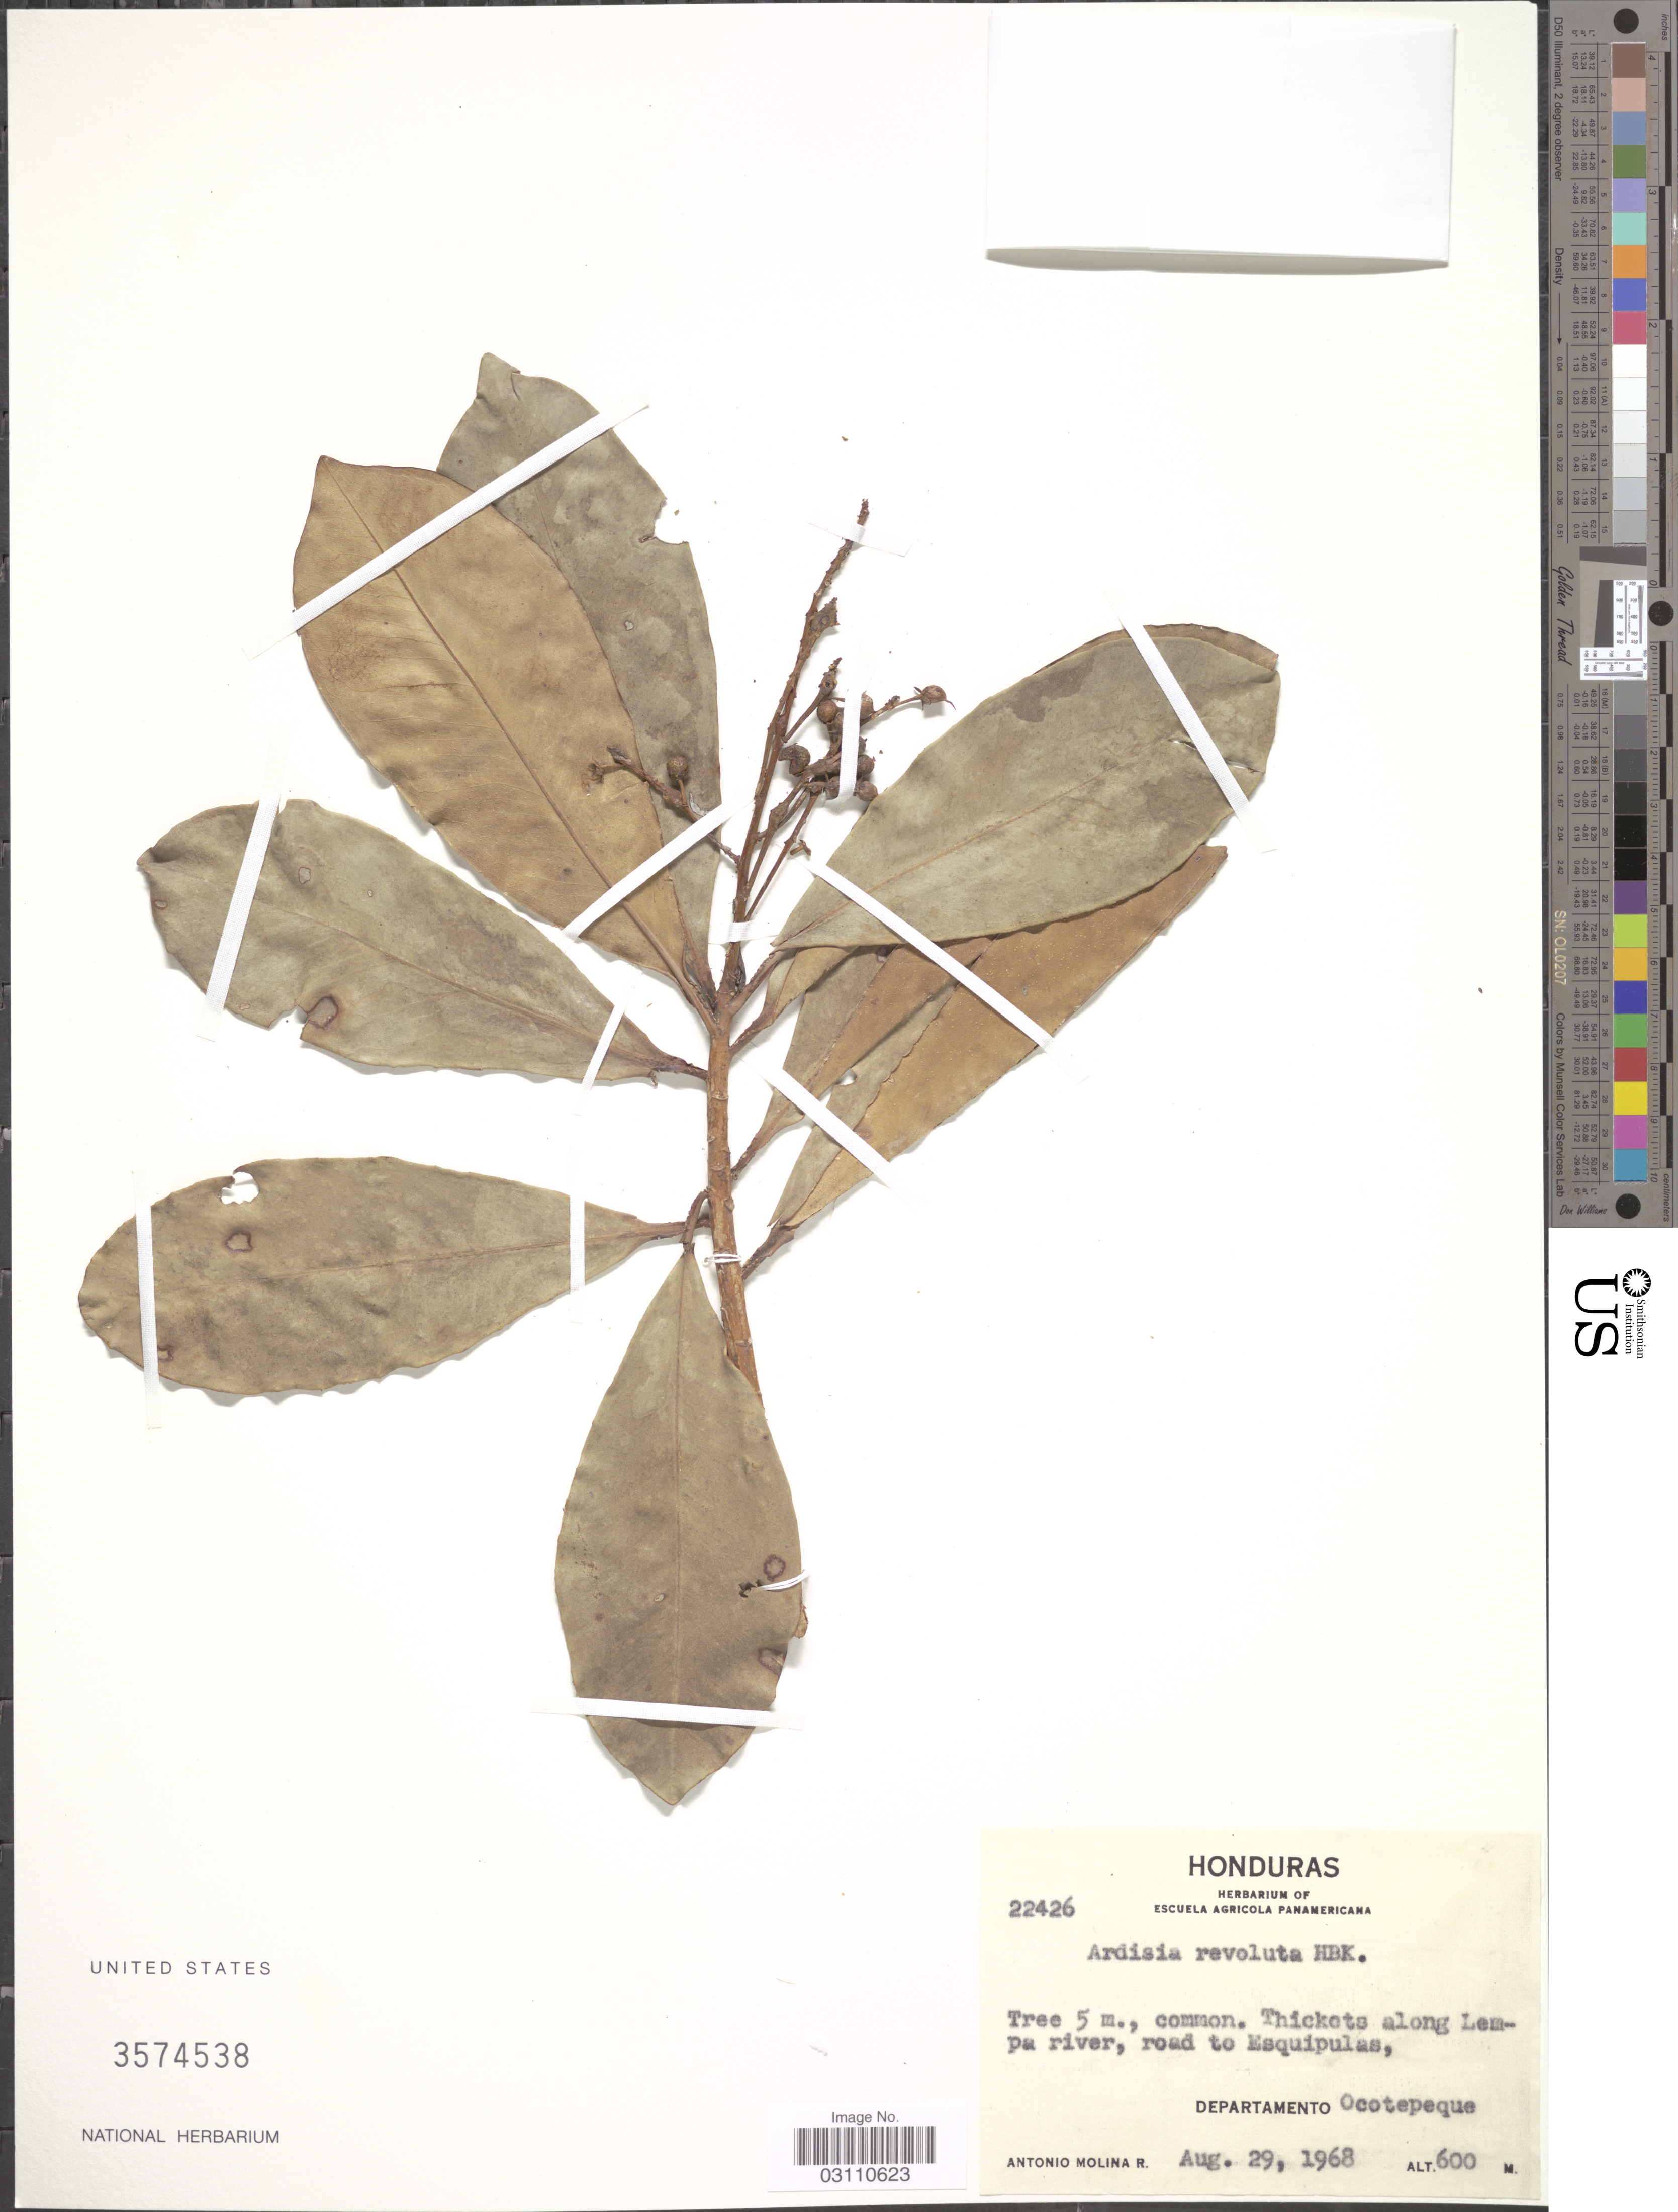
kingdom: Plantae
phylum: Tracheophyta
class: Magnoliopsida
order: Ericales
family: Primulaceae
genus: Ardisia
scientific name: Ardisia revoluta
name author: Kunth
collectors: A. Molina R.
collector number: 22426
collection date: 1968-08-29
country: Honduras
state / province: Ocotepeque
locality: Thickets along Lempira river, road to Esquipulas, Departamento Ocotepeque.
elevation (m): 600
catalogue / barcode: US 3574538